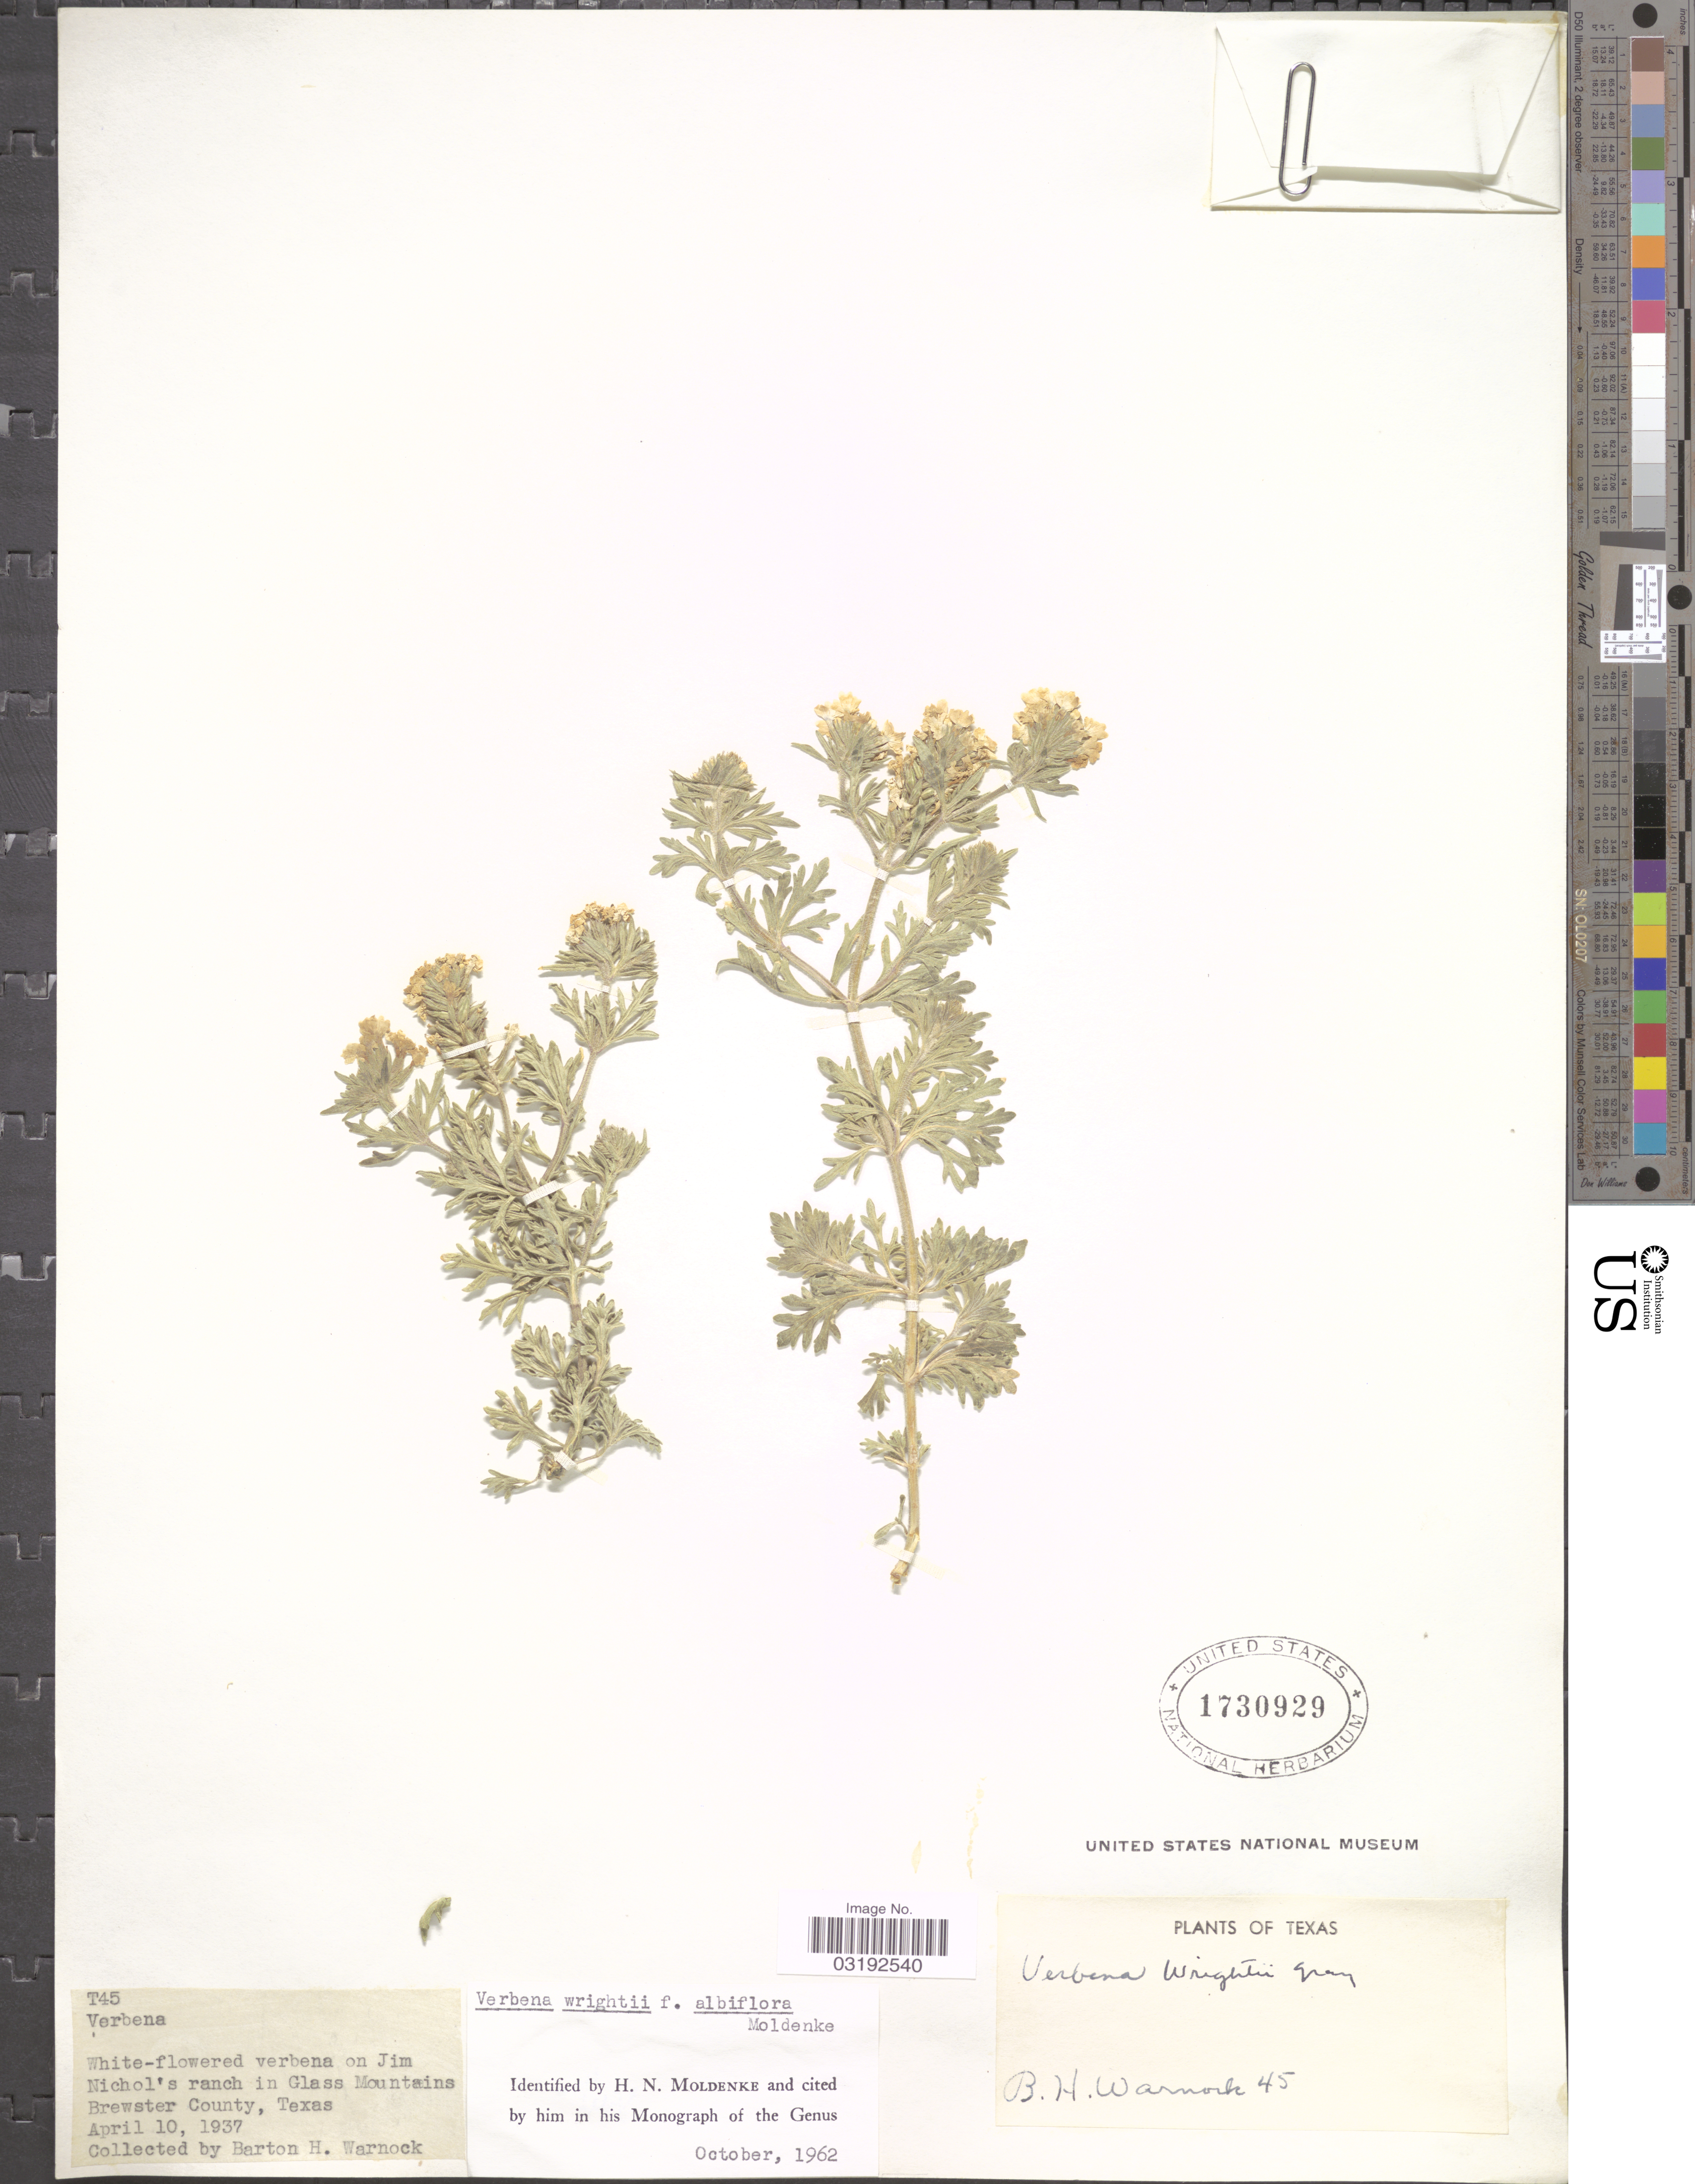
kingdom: Plantae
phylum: Tracheophyta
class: Magnoliopsida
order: Lamiales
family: Verbenaceae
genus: Verbena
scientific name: Verbena wrightii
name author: A. Gray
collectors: B. H. Warnock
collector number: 45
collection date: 1937-04-10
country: United States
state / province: Texas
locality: Jim Nichol's ranch in Glass Mountains Brewster County.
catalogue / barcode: US 1730929